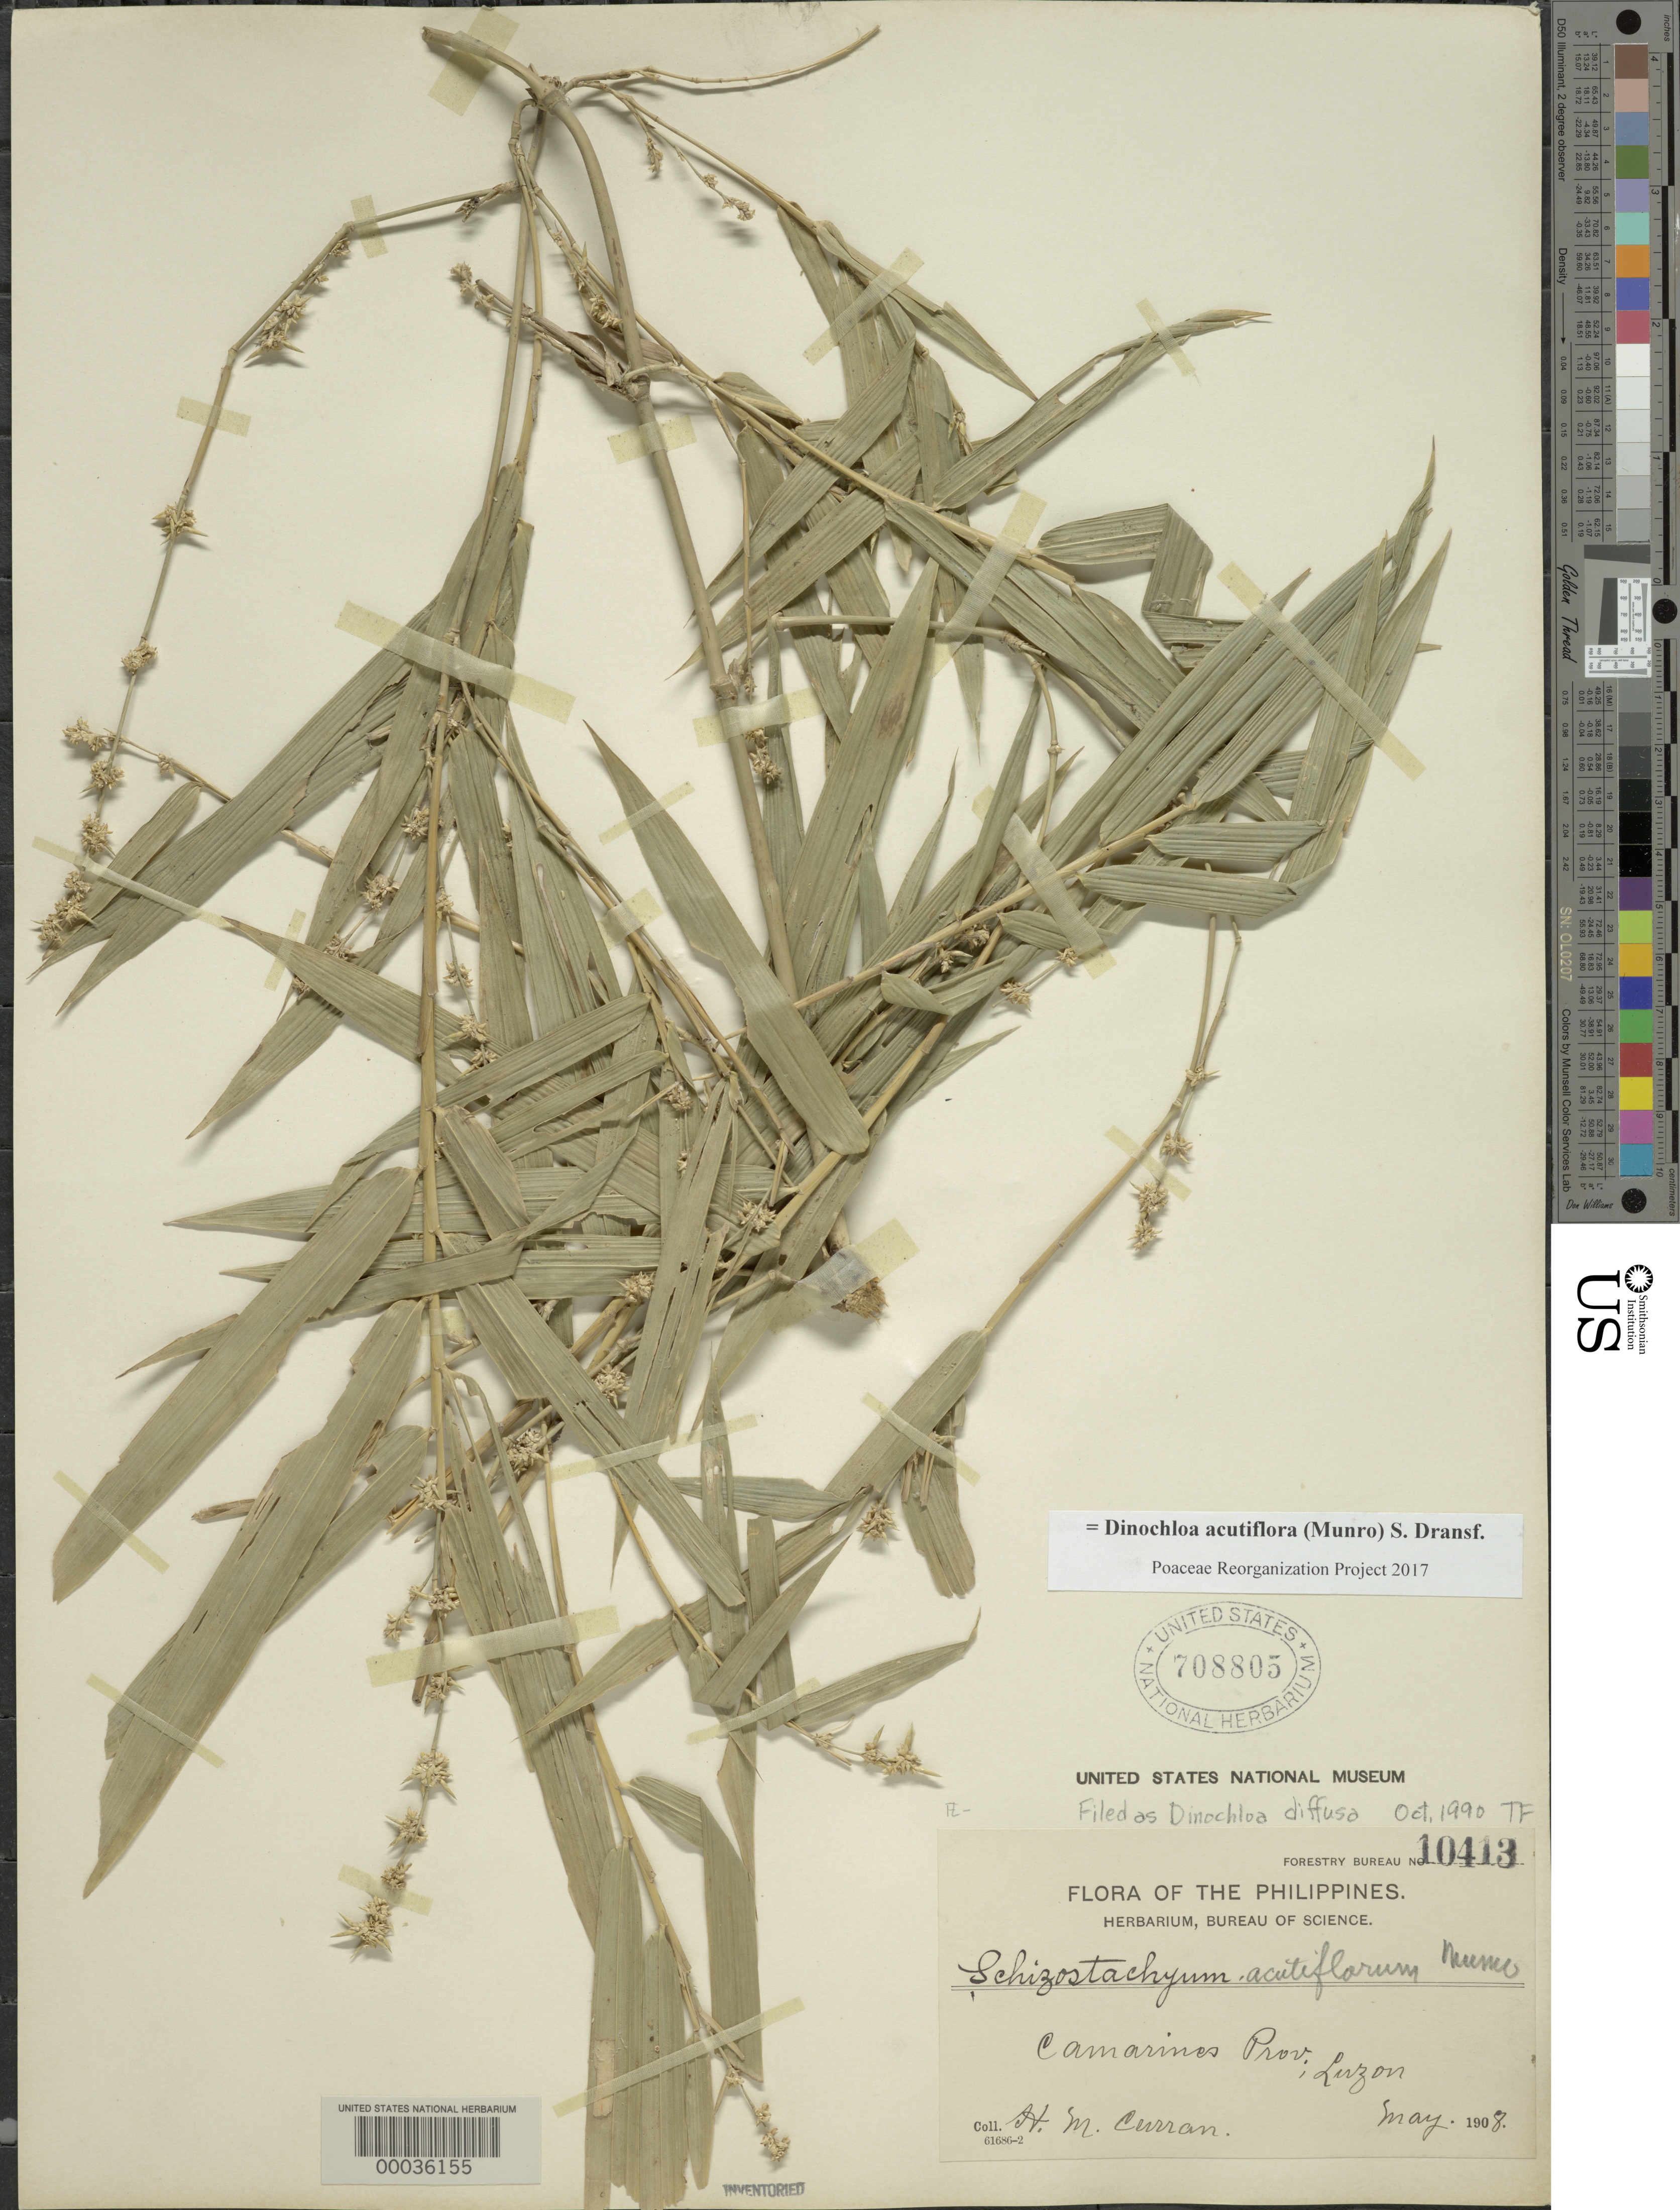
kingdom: Plantae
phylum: Tracheophyta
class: Liliopsida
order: Poales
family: Poaceae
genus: Dinochloa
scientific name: Dinochloa acutiflora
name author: (Munro) Soenarko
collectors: H. M. Curran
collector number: Pfb 10413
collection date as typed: May 1908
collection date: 1908-05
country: Philippines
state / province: Bicol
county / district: Camarines Norte / Camarines Sur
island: Luzon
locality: Camarines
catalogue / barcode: US 708805